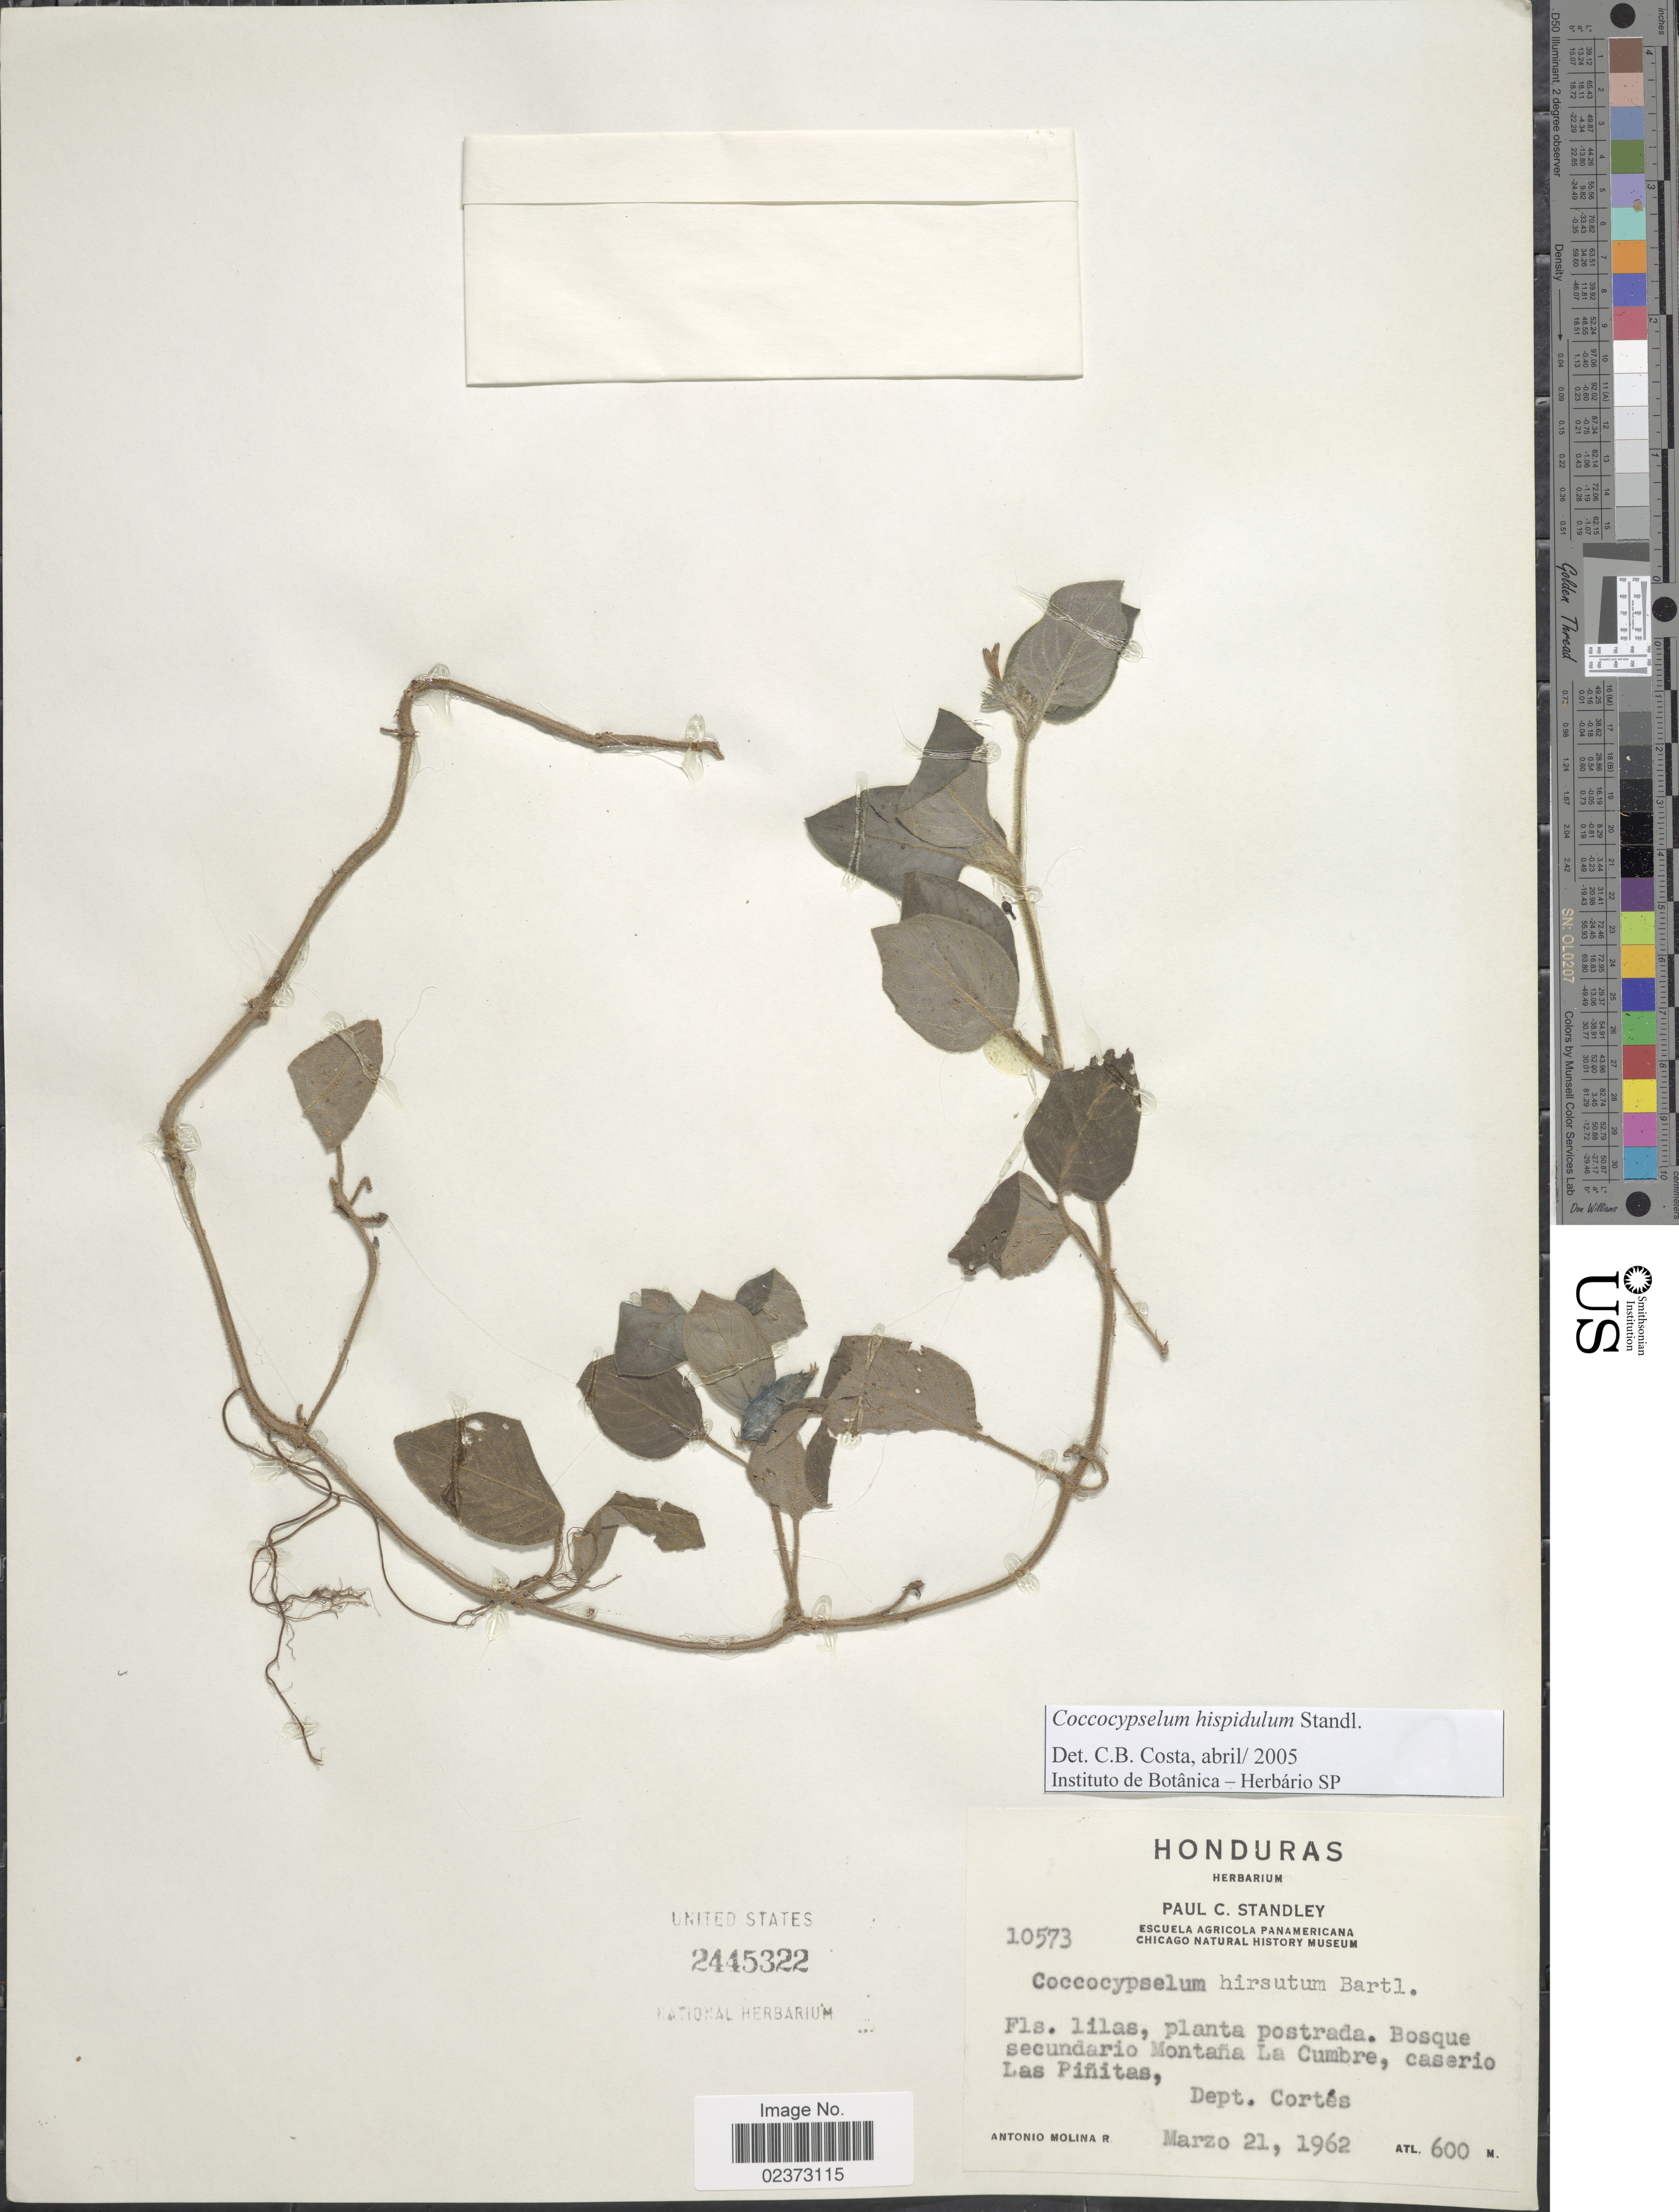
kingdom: Plantae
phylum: Tracheophyta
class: Magnoliopsida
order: Gentianales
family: Rubiaceae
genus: Coccocypselum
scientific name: Coccocypselum hispidulum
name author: (Standl.) Standl.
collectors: A. Molina R.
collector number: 10573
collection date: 1962-03-21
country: Honduras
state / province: Cortés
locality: Bosque secundario Montana La Cumbre, caserio Las Pinitas, Dept. Cortes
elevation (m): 600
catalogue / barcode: US 2445322